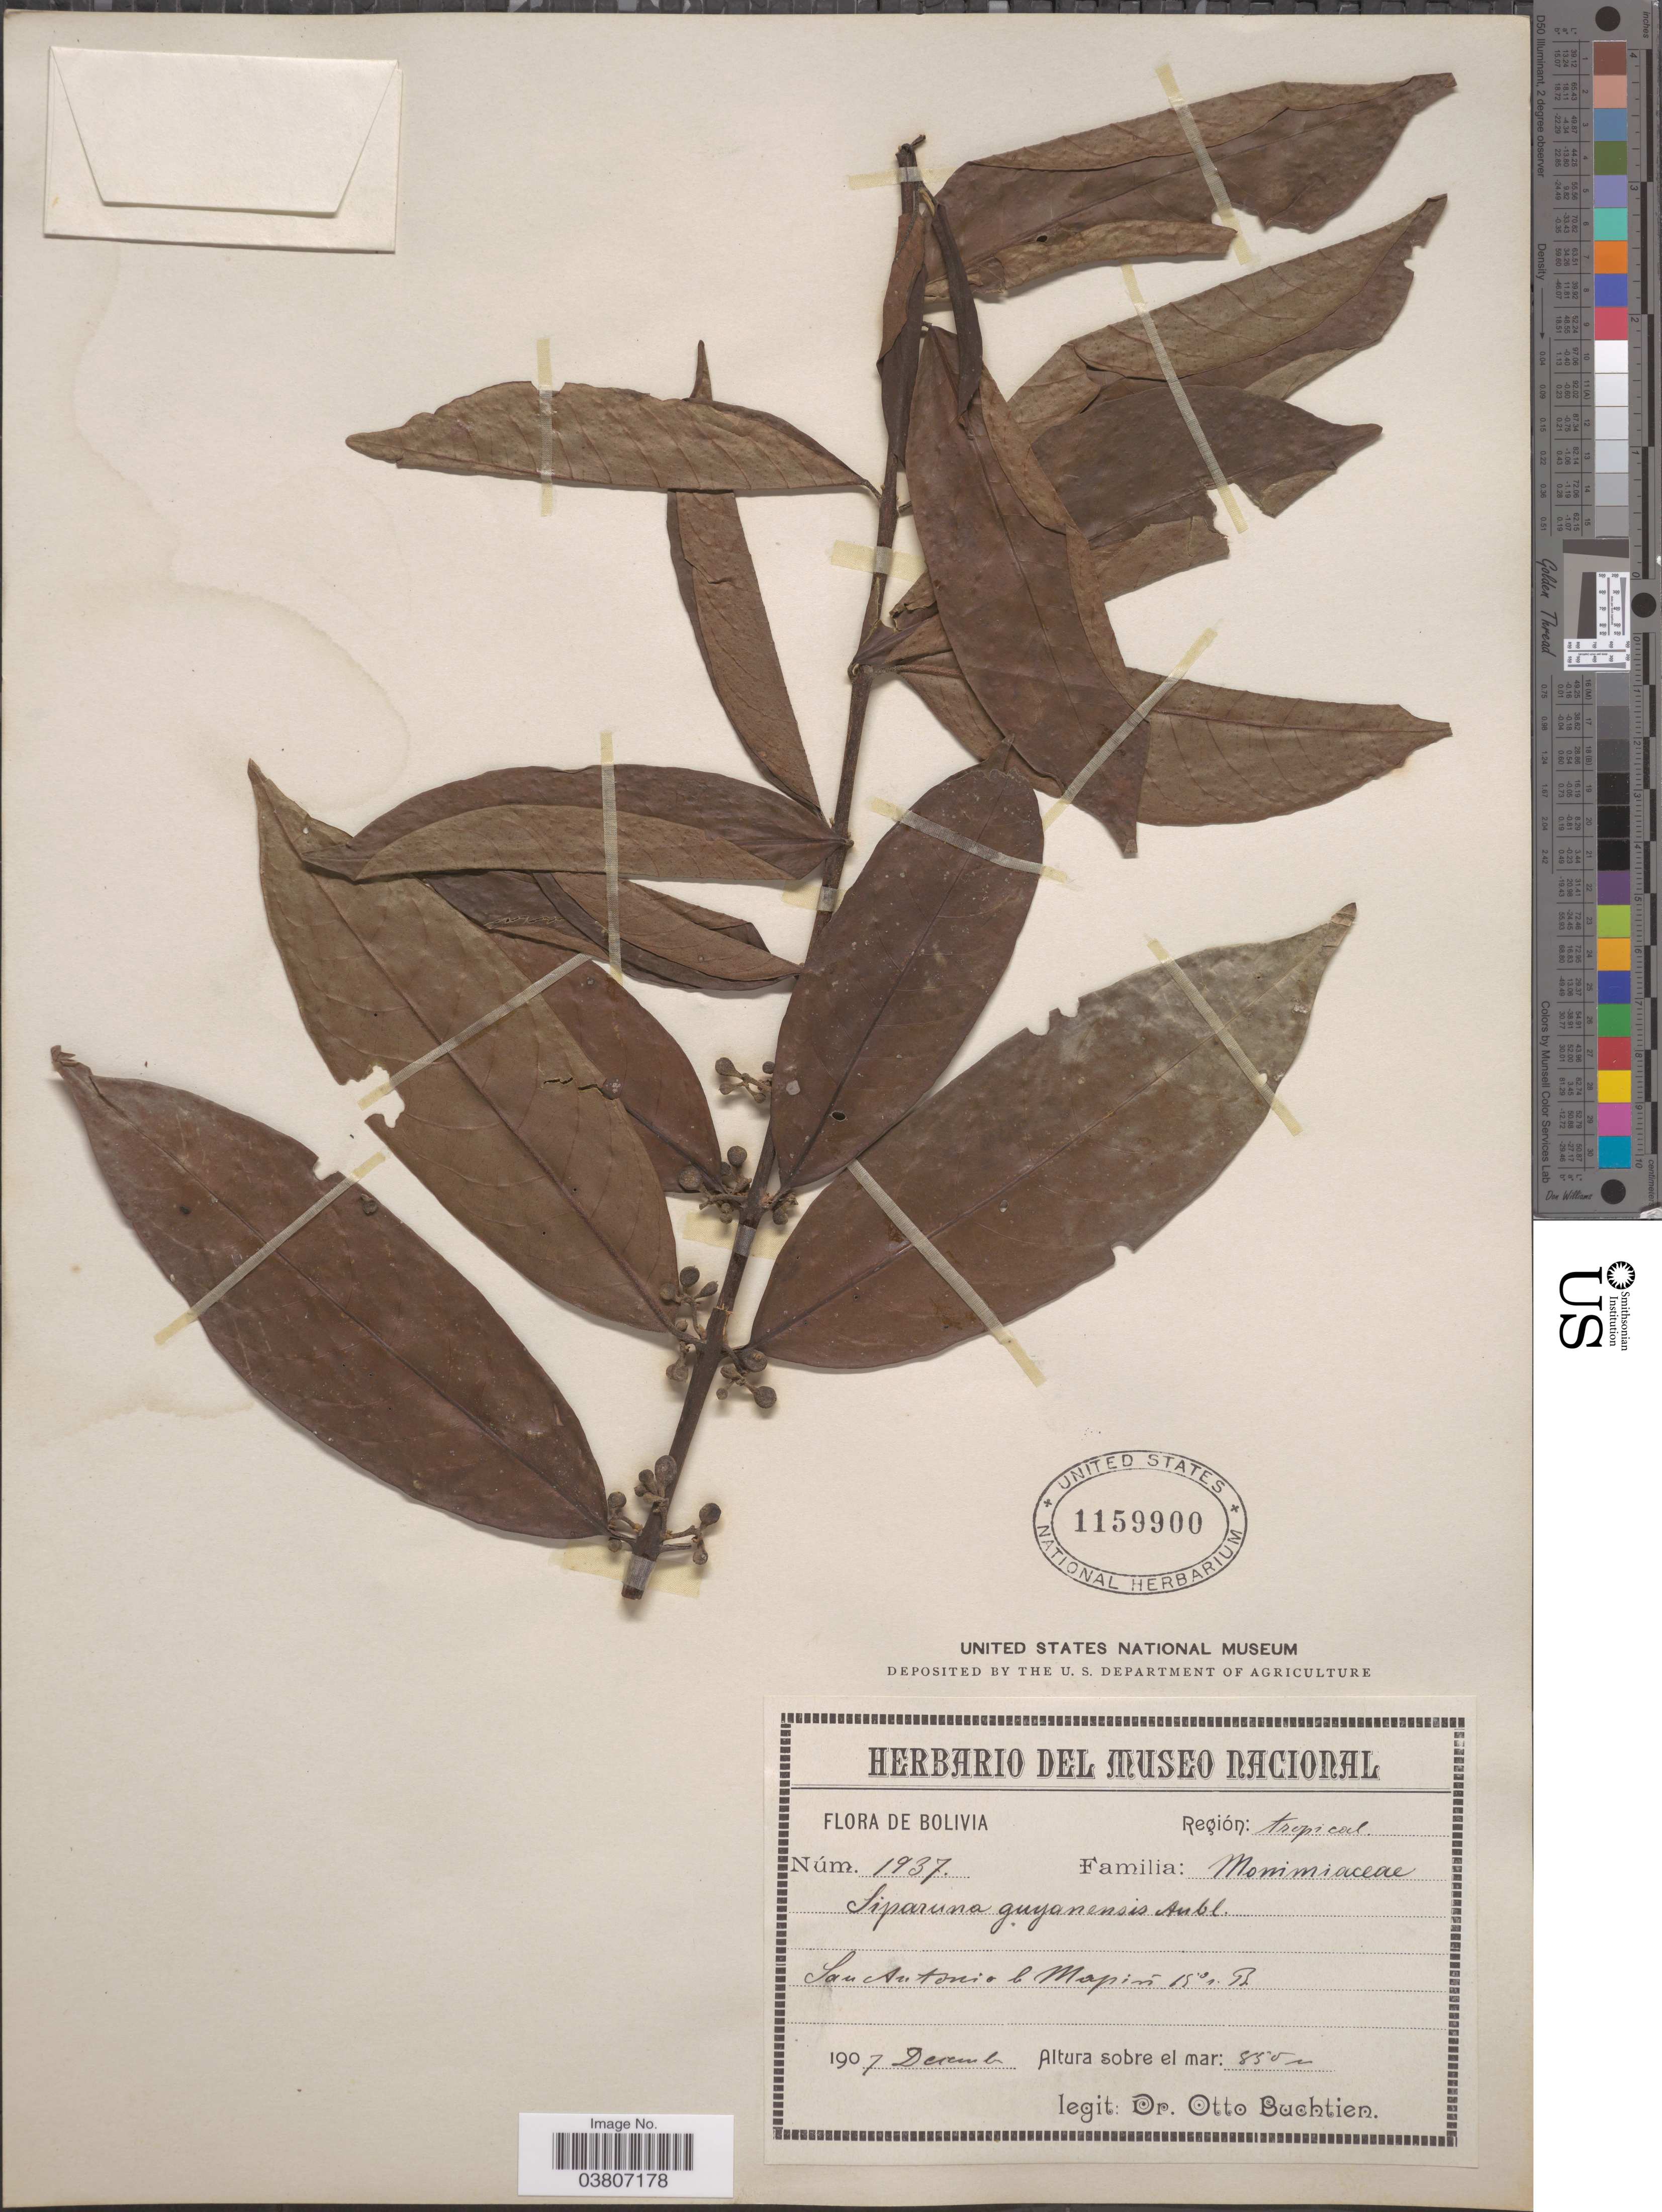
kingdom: Plantae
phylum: Tracheophyta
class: Magnoliopsida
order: Laurales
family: Siparunaceae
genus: Siparuna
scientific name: Siparuna guianensis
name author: Aubl.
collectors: O. Buchtien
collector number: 1937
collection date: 1907-12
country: Bolivia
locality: Región: tropical. San Antonio b Mapiri 15° n. Br.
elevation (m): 850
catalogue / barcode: US 1159900